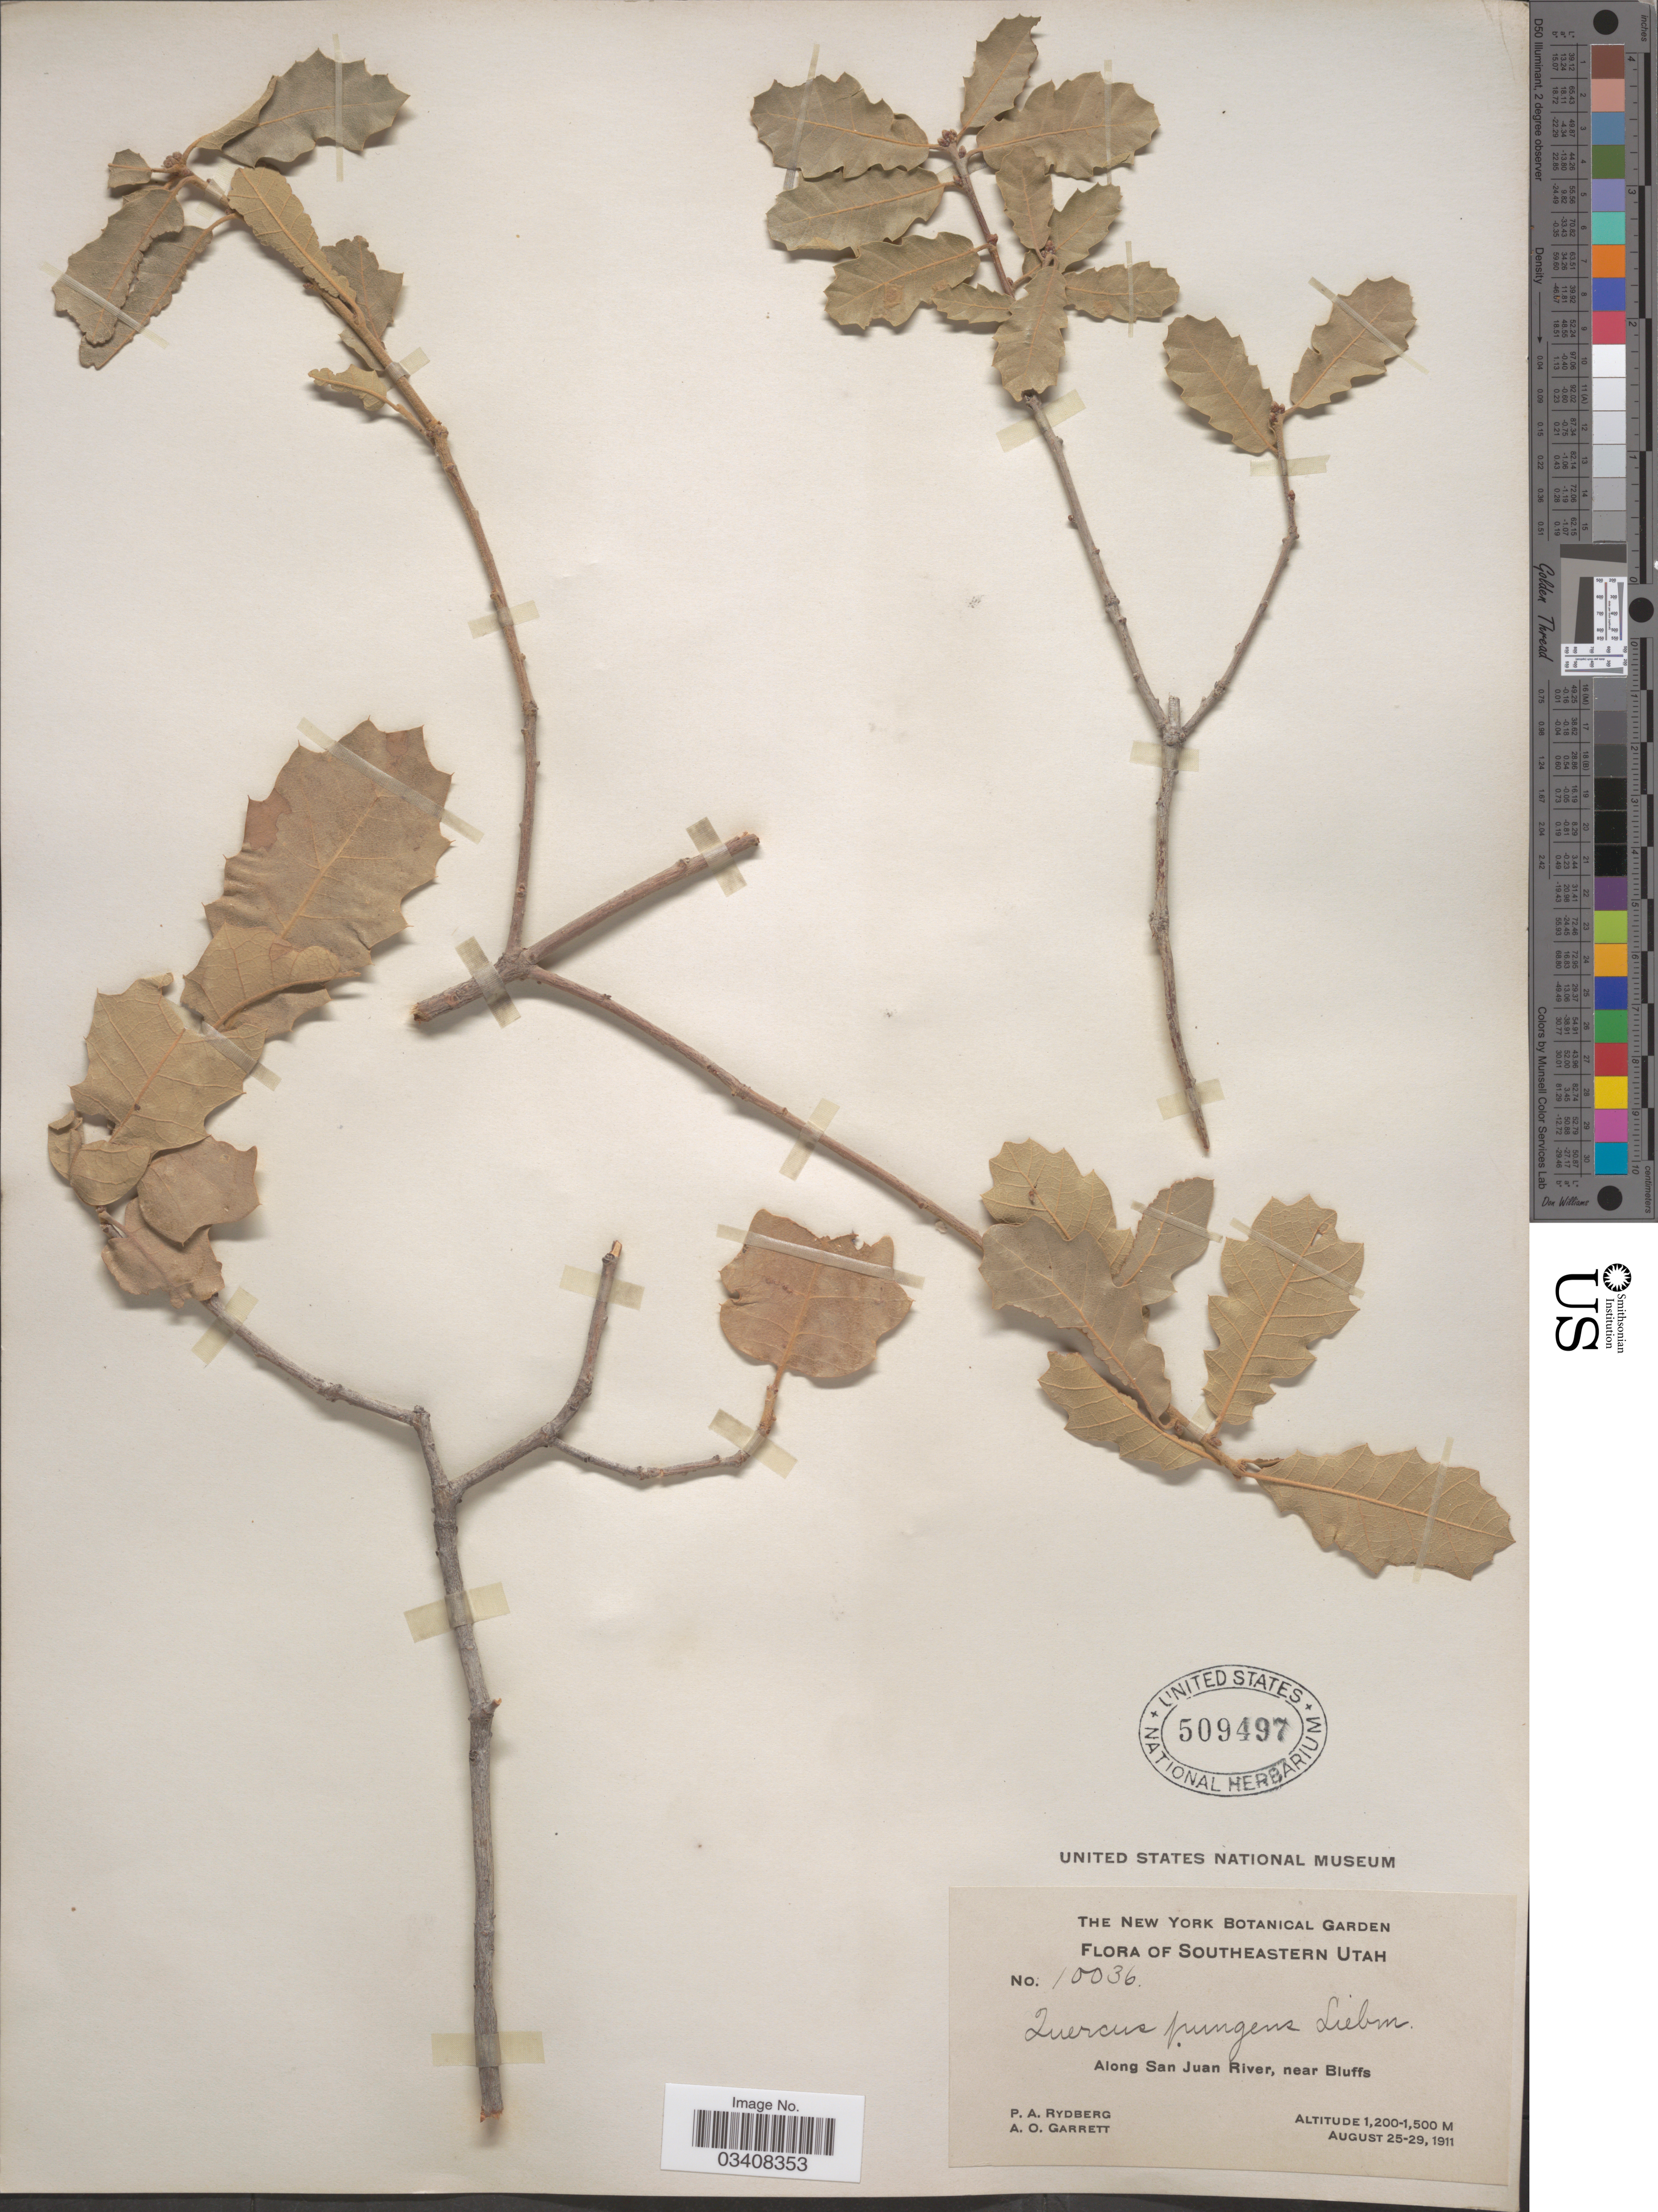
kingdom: Plantae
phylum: Tracheophyta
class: Magnoliopsida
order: Fagales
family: Fagaceae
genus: Quercus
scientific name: Quercus pungens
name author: Liebm.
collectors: P. A. Rydberg & A. O. Garrett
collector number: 10036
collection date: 1911-08-25/1911-08-29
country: United States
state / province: Utah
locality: Southeastern Utah. Along San Juan River, near Bluffs.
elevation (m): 1200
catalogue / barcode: US 509497